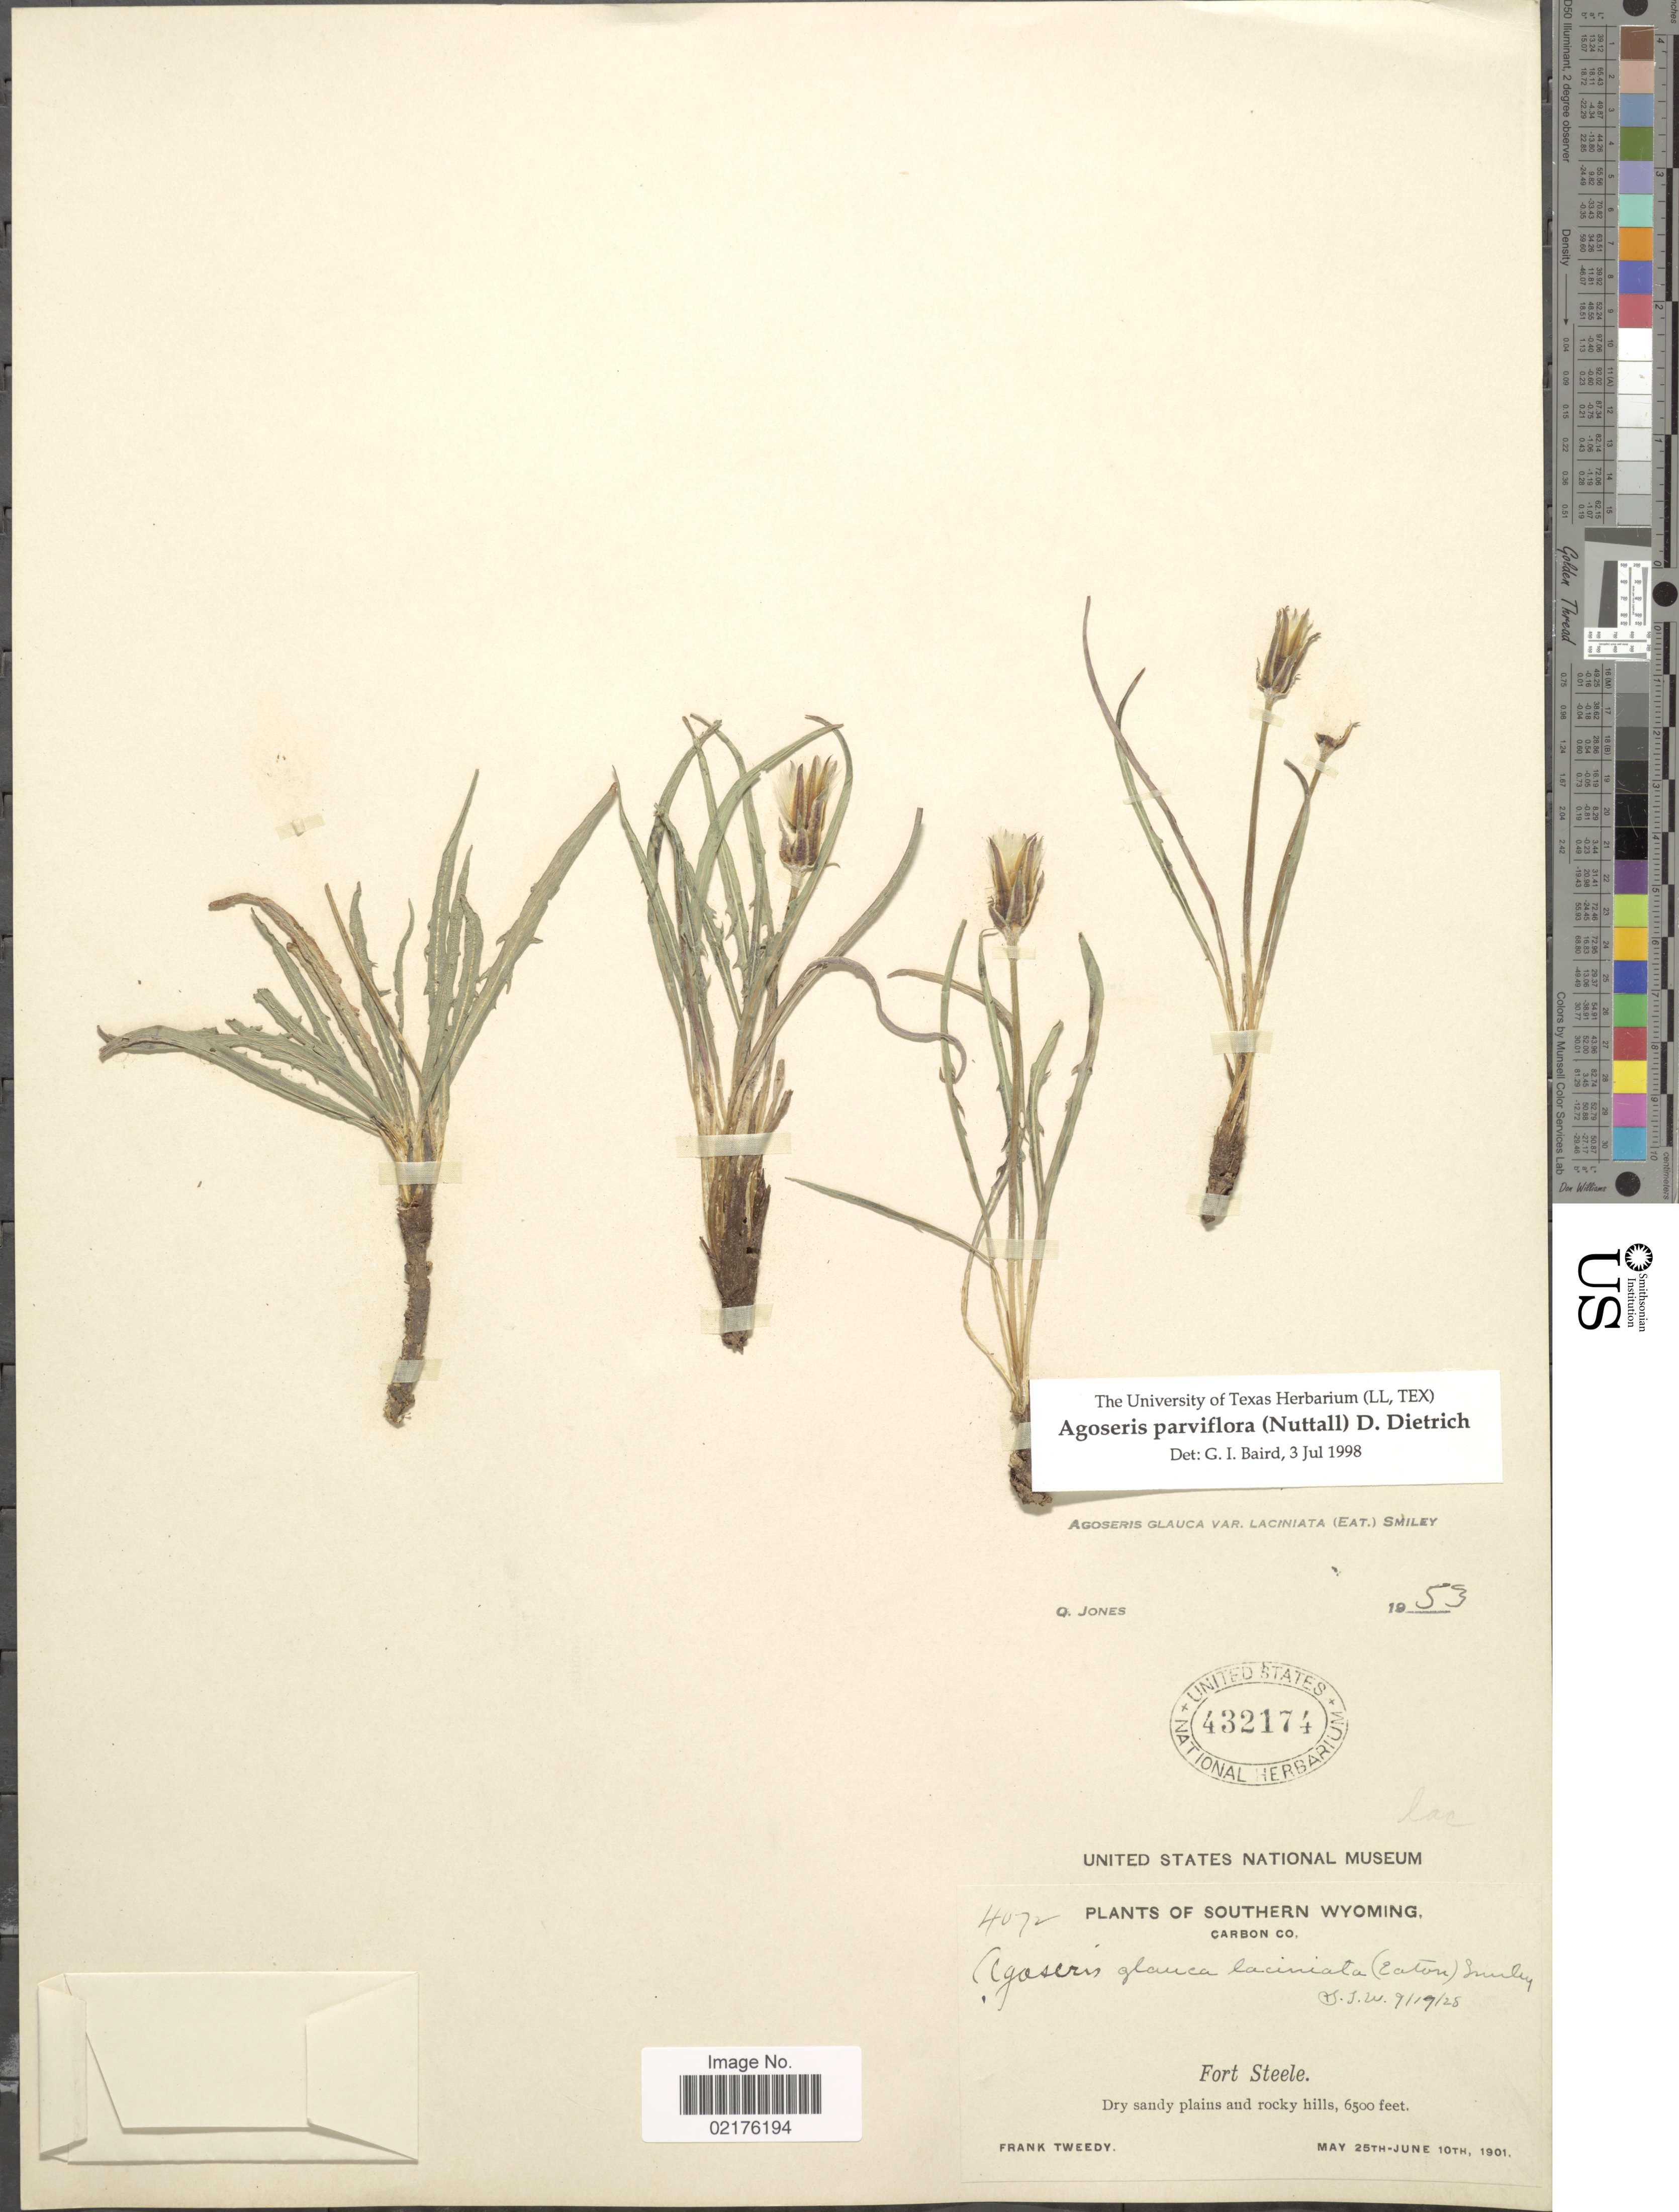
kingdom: Plantae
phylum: Tracheophyta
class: Magnoliopsida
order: Asterales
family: Asteraceae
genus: Agoseris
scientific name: Agoseris parviflora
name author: (Nutt.) D. Dietr.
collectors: F. Tweedy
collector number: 4072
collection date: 1901-05-25/1901-06-10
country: United States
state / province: Wyoming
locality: Southern Wyoming, Carbon Co., Fort Steele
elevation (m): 1981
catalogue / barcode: US 432174